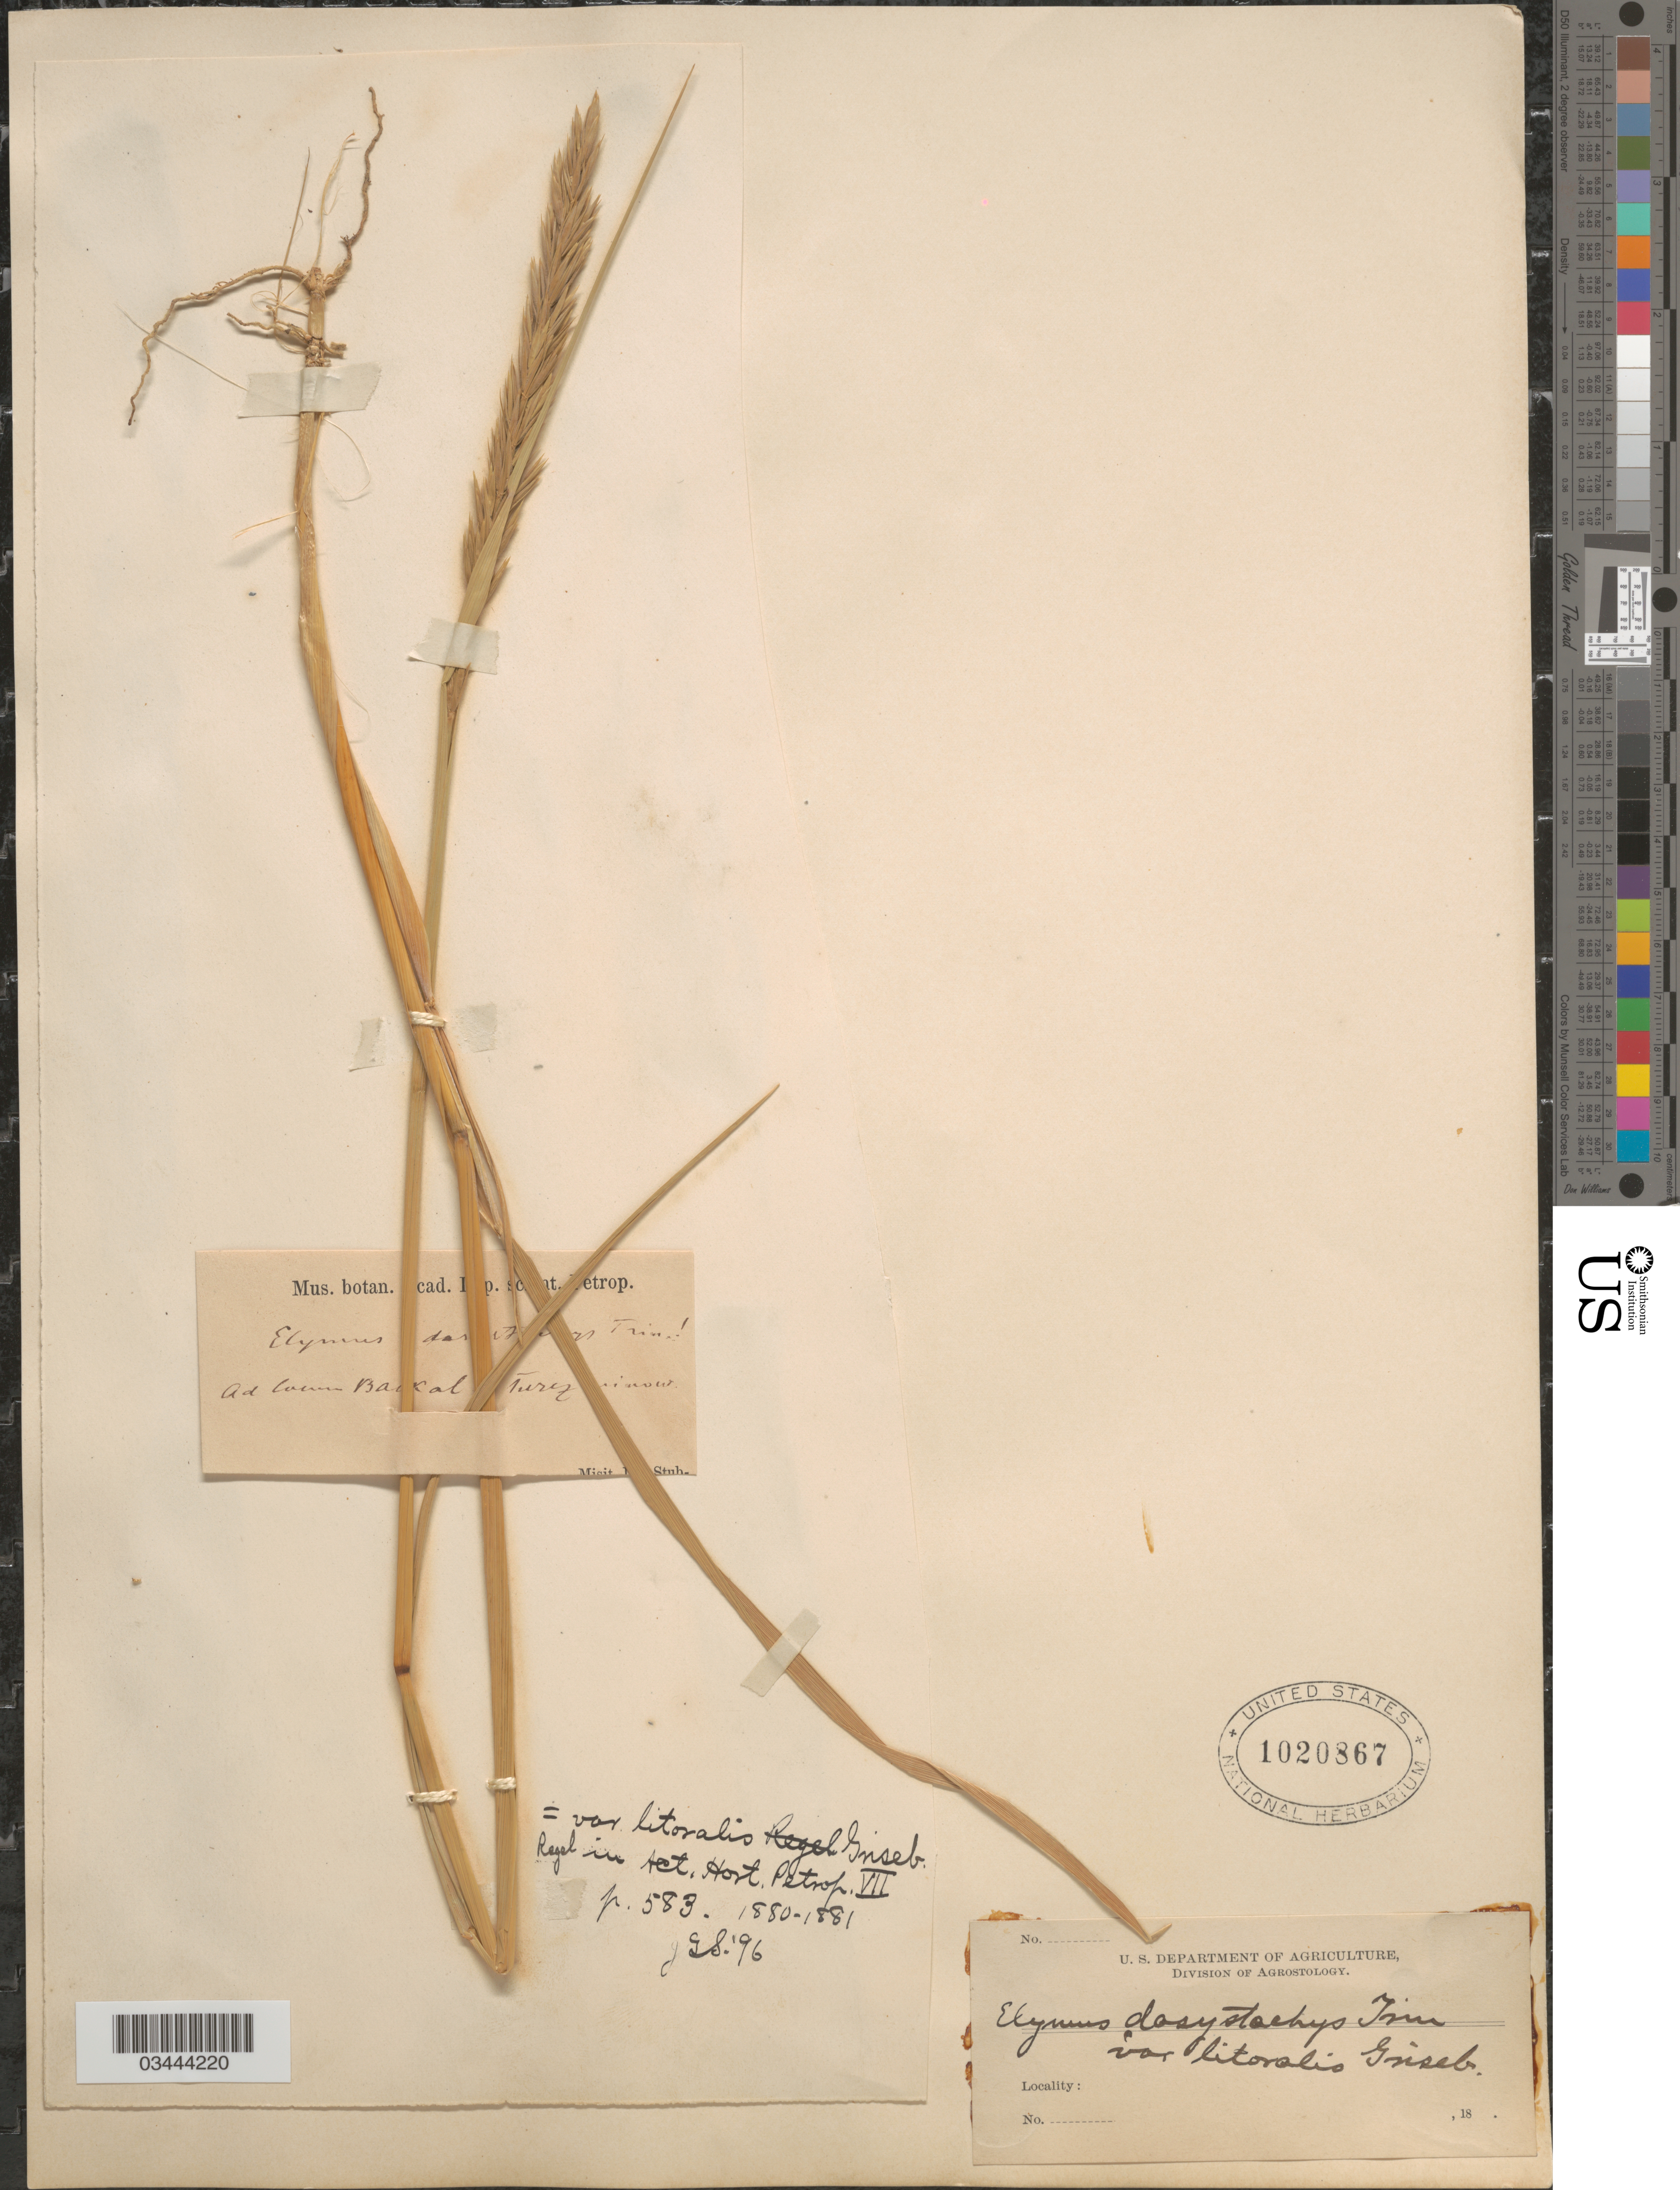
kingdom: Plantae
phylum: Tracheophyta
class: Liliopsida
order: Poales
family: Poaceae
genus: Leymus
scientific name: Leymus secalinus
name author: (Georgi) Tzvelev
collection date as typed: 18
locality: Ad lacum Ba[illegible text]al Turcz [illegible text]now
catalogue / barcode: US 1020867